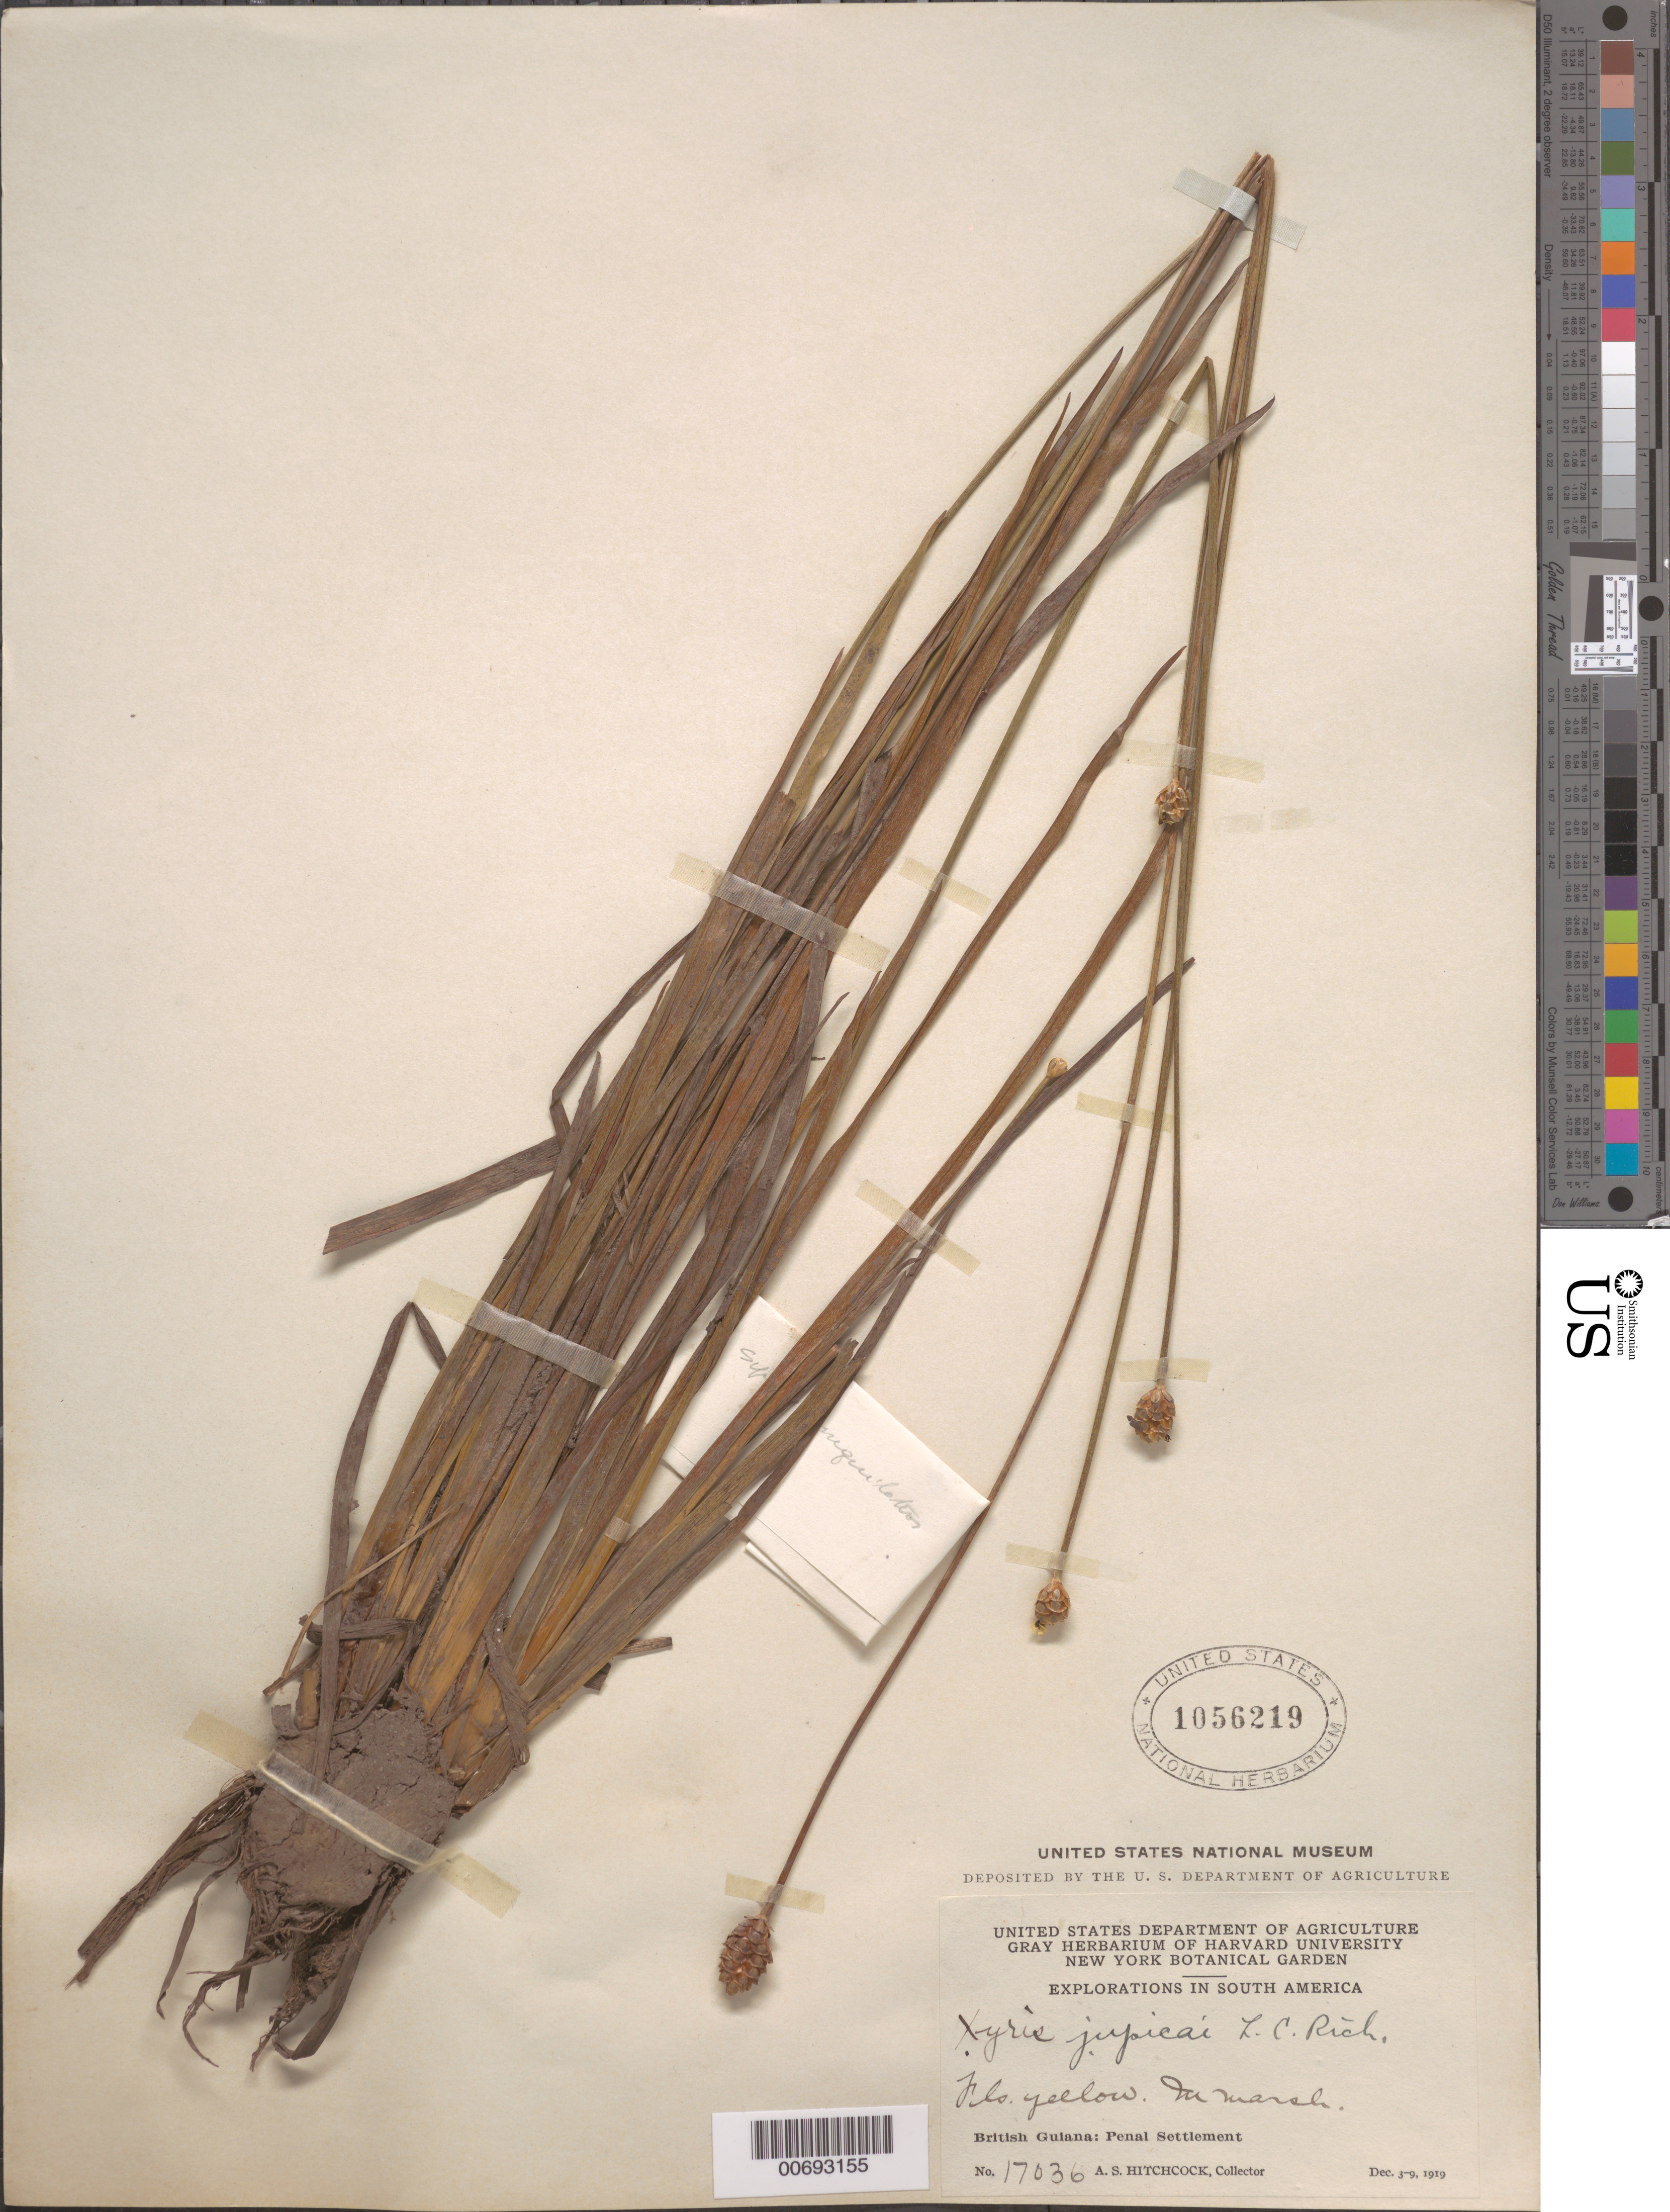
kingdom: Plantae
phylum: Tracheophyta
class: Liliopsida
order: Poales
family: Xyridaceae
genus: Xyris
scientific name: Xyris jupicai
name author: Rich.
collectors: A. S. Hitchcock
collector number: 17036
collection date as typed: Dec. 3-9, 1919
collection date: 1919-12-03/1919-12-09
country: Guyana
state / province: Cuyuni-Mazaruni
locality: Penal Settlement, on W side of Essequibo River, near mouth of Mazaruni River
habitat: Marsh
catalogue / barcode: US 1056219